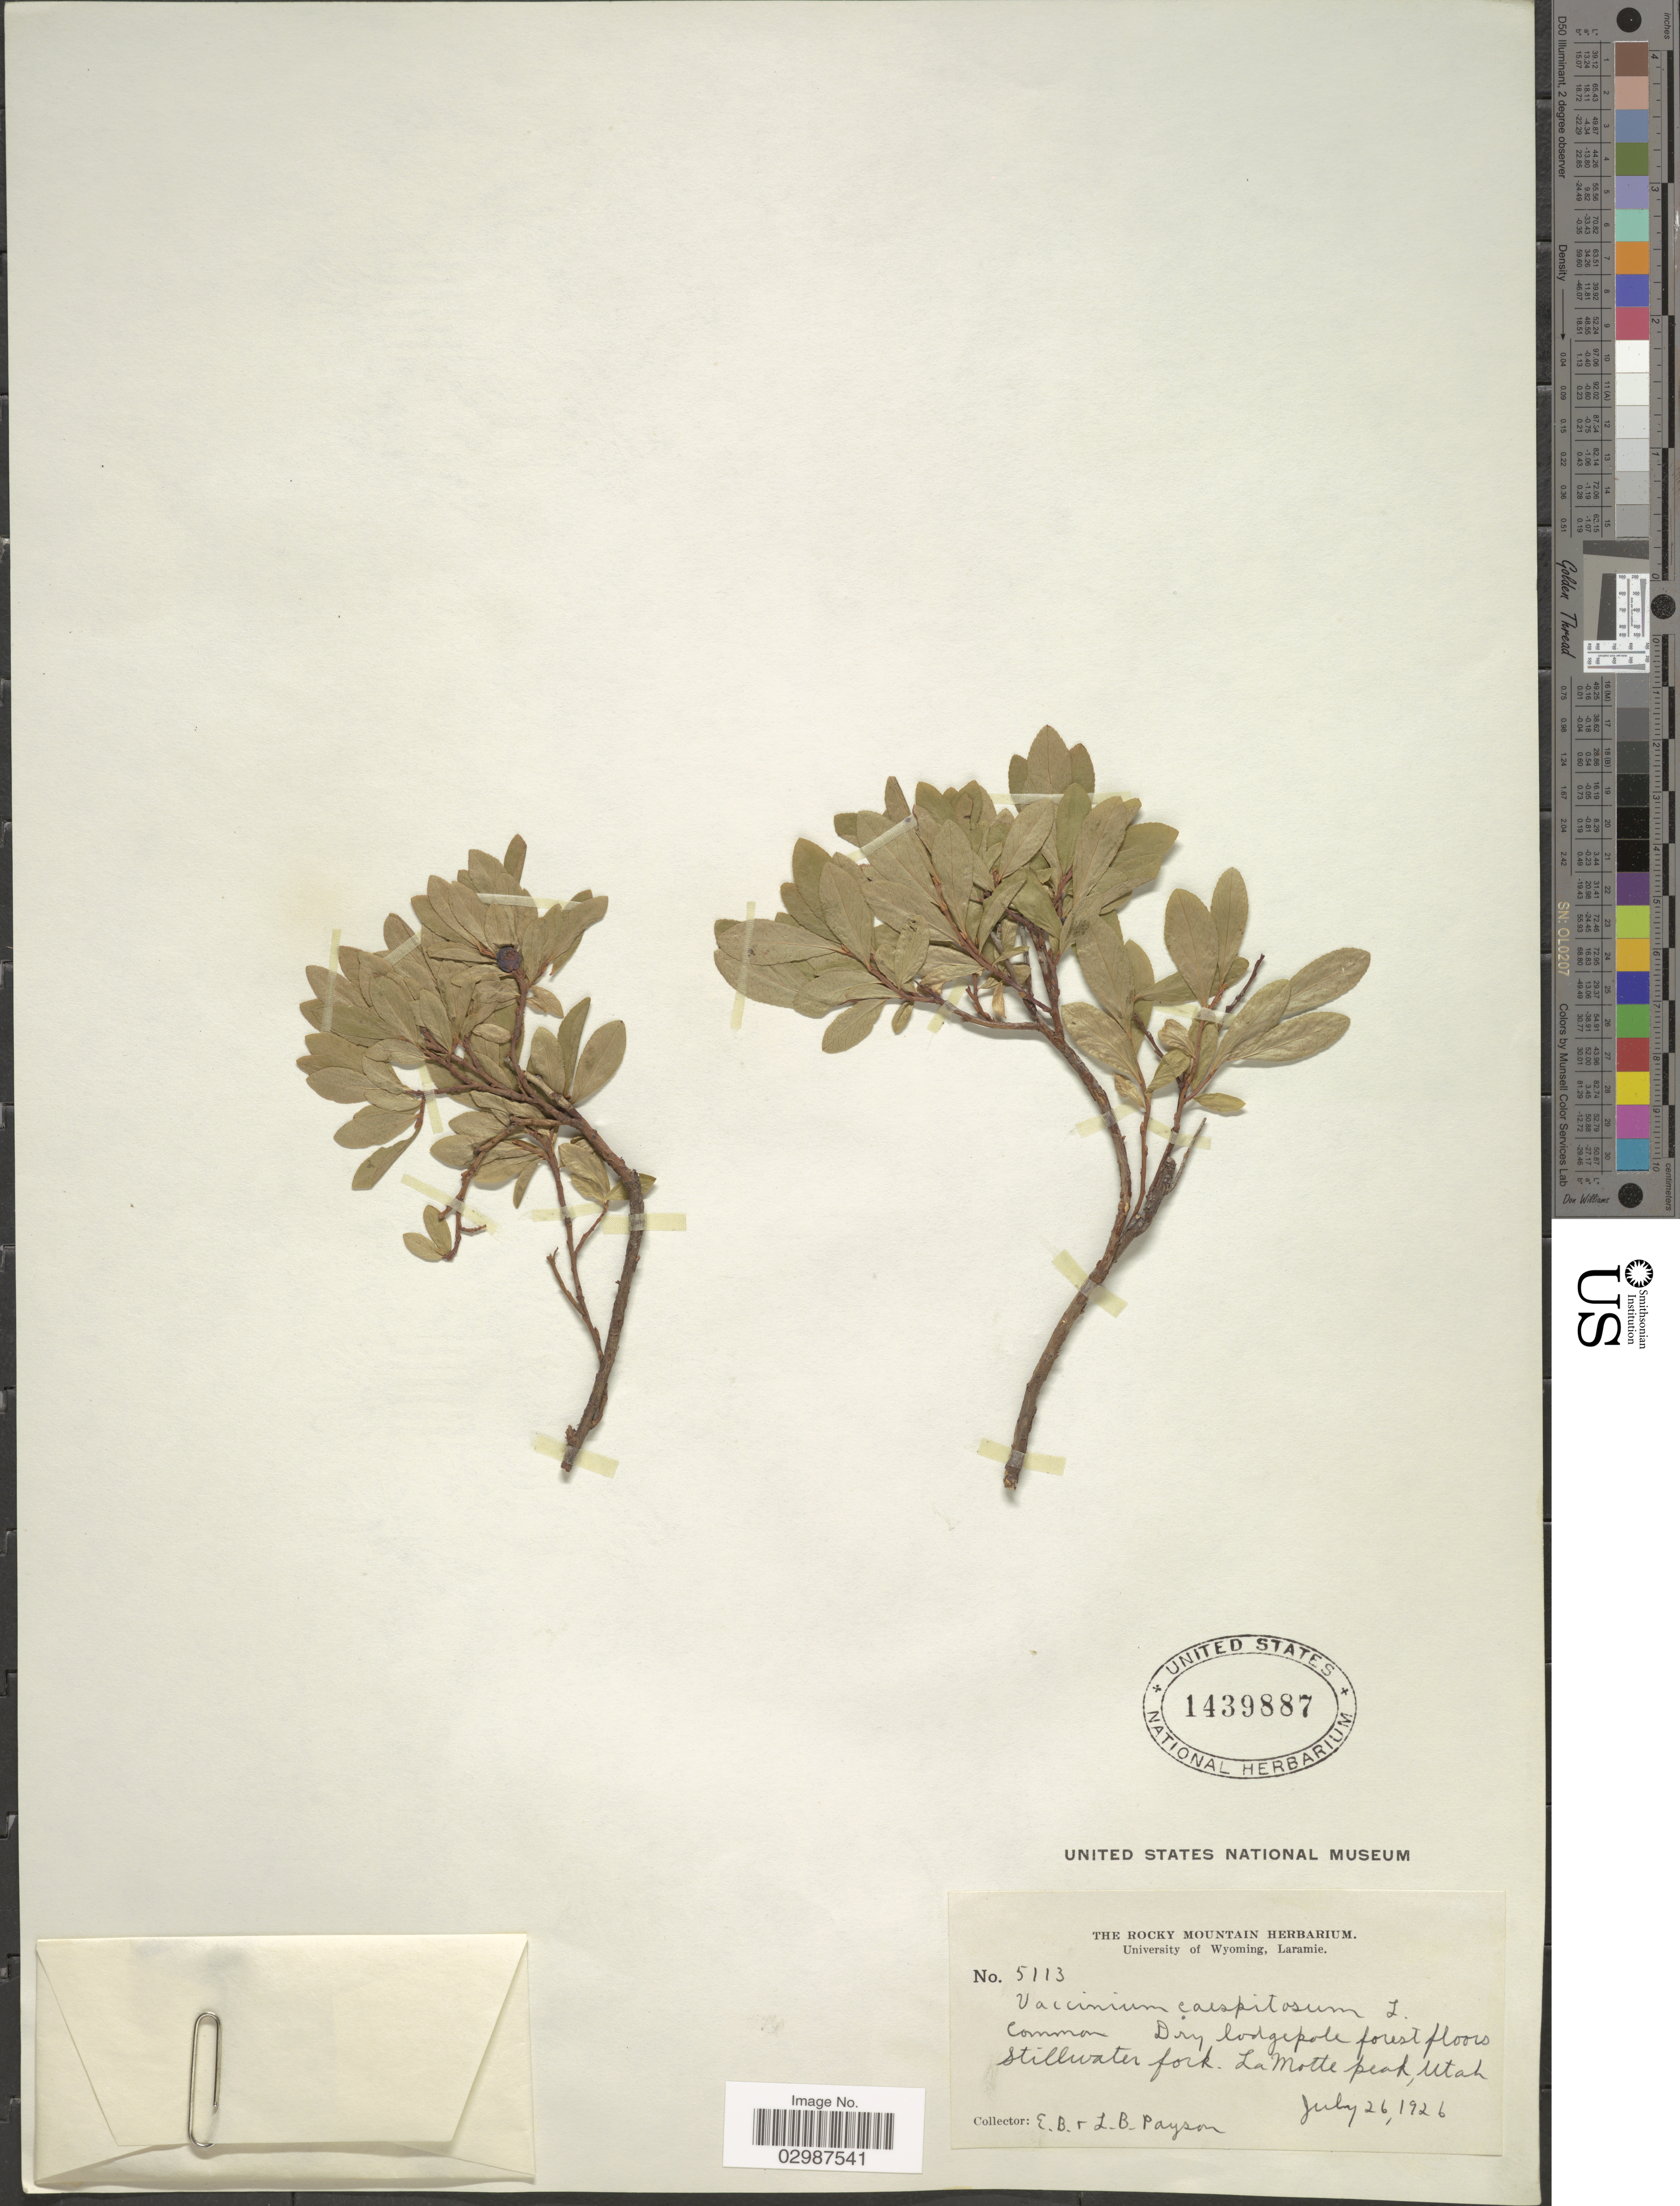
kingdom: Plantae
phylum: Tracheophyta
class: Magnoliopsida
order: Ericales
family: Ericaceae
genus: Vaccinium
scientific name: Vaccinium caespitosum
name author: Michx.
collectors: E. B. Payson & L. Payson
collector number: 5113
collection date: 1926-07-26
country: United States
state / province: Utah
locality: Stillwater fork. La Motte peak.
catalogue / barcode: US 1439887